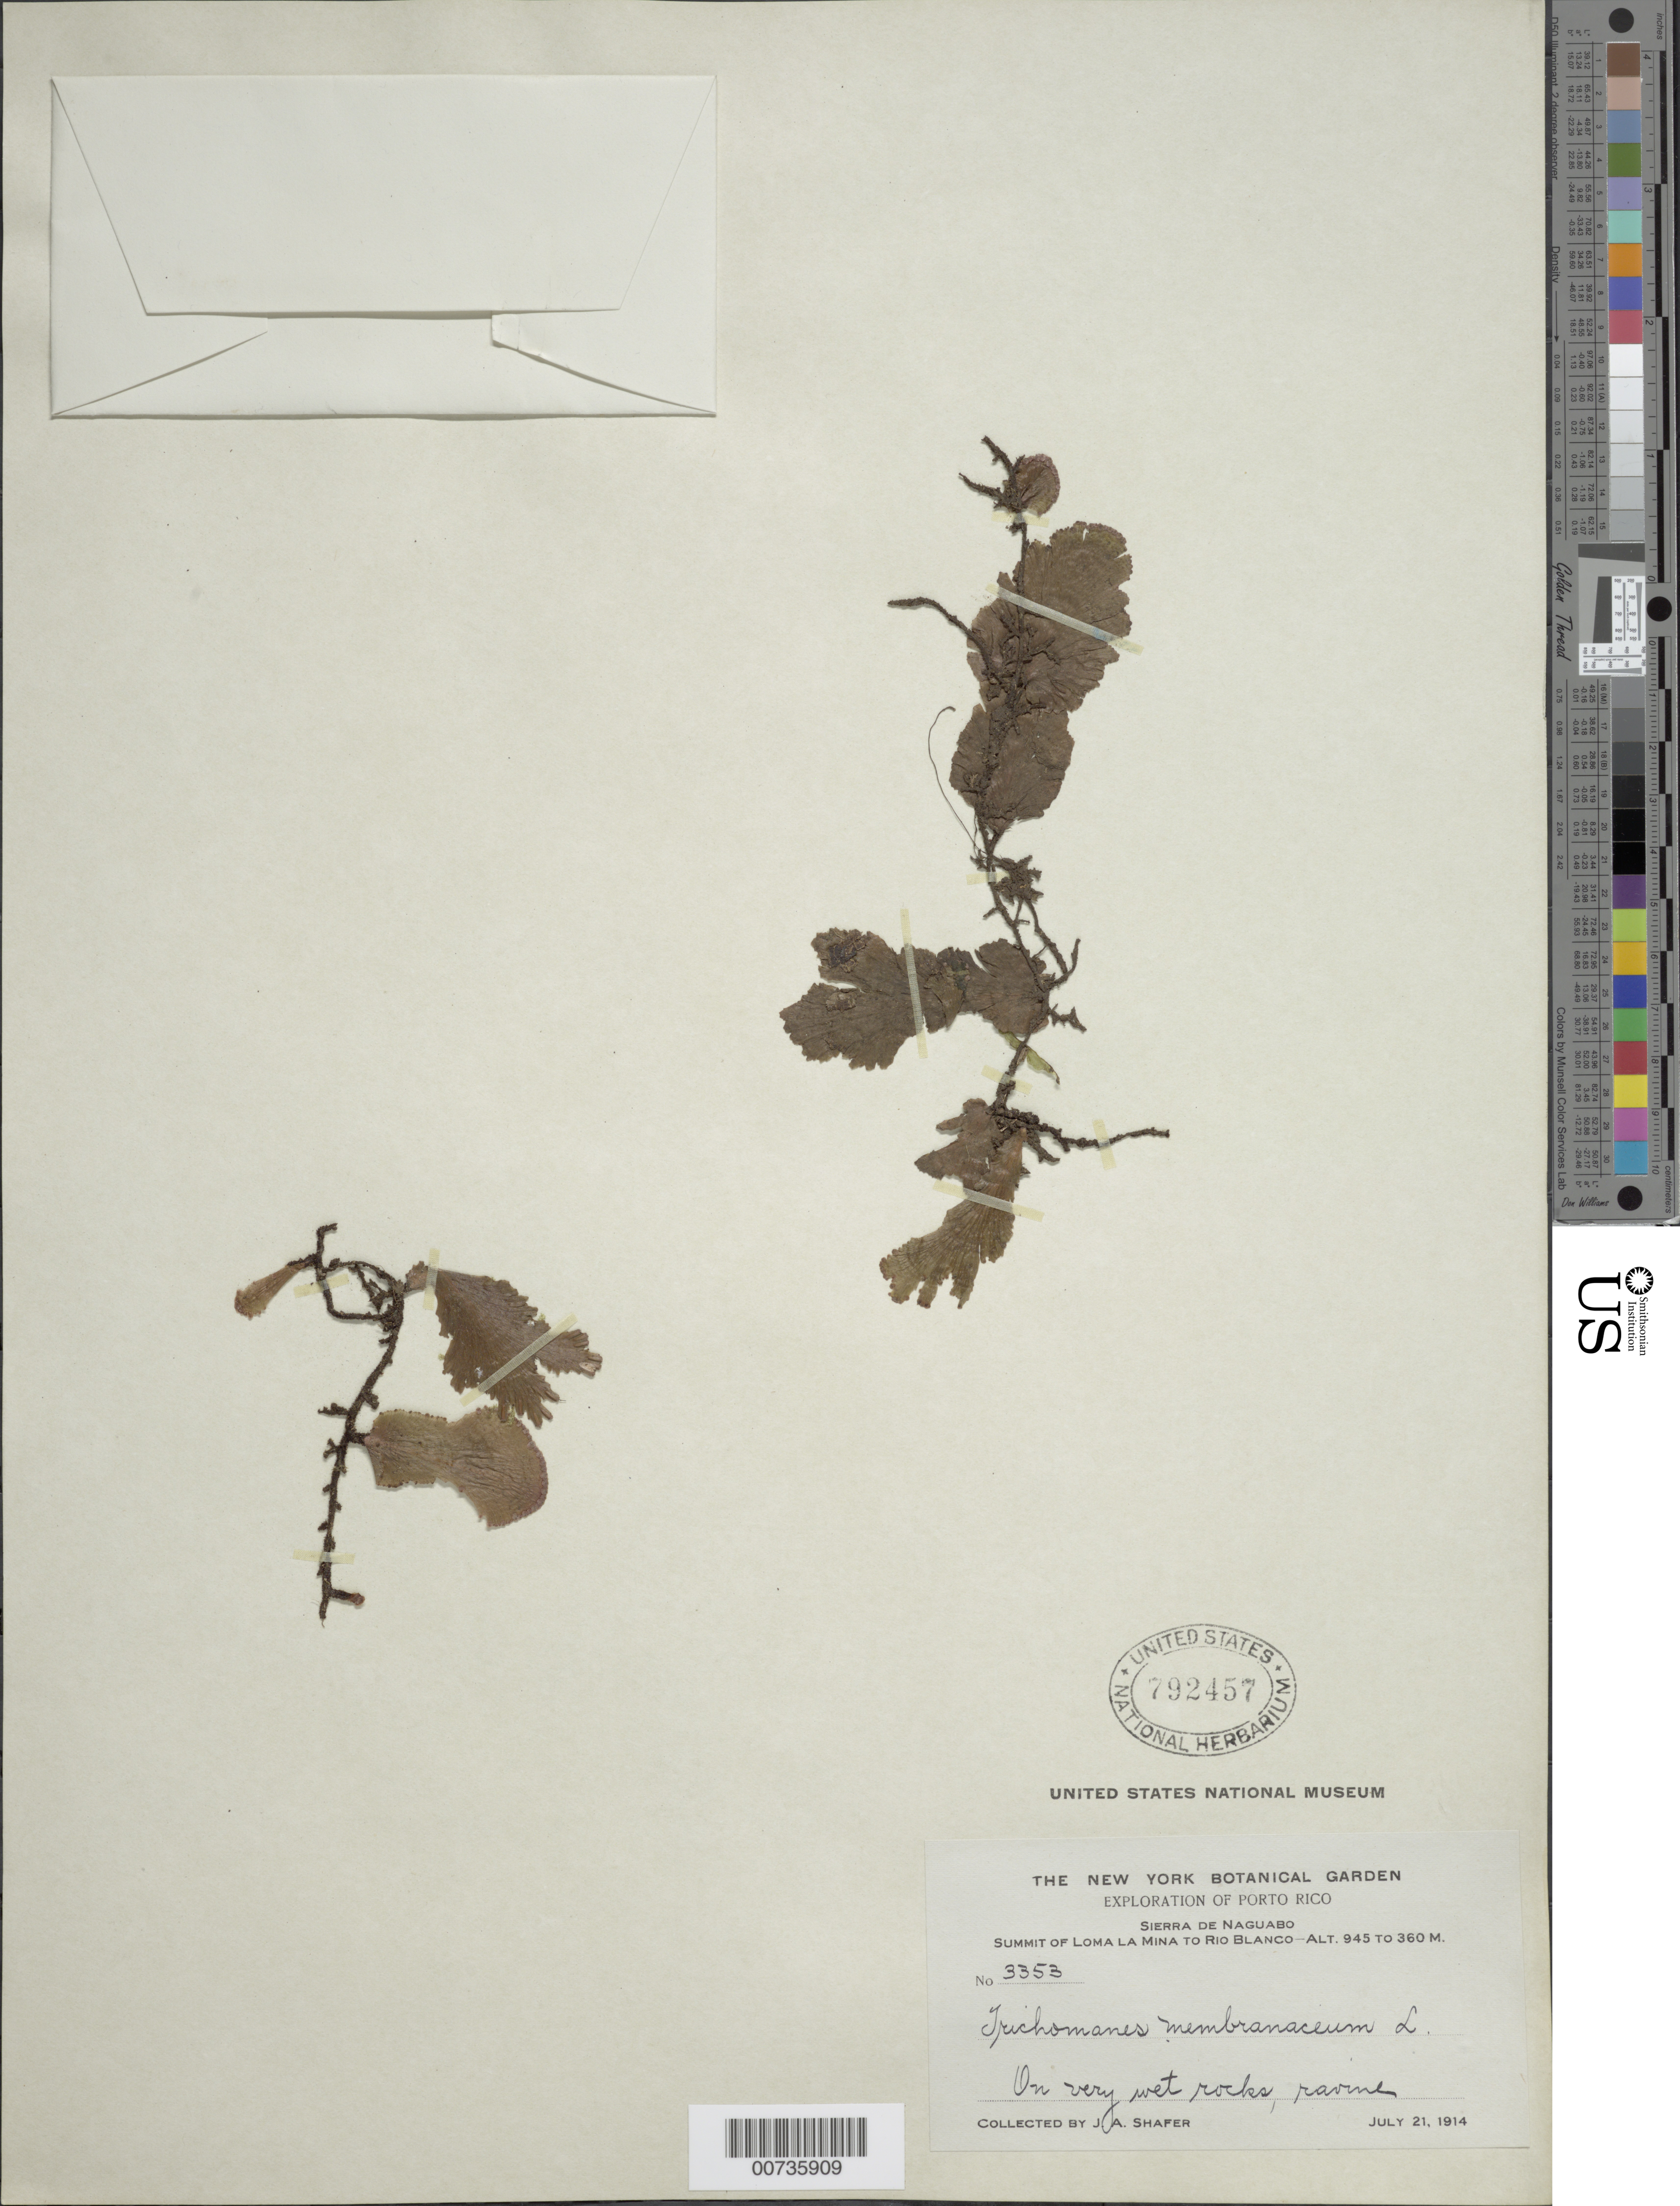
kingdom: Plantae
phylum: Tracheophyta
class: Polypodiopsida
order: Hymenophyllales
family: Hymenophyllaceae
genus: Didymoglossum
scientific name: Didymoglossum membranaceum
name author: (L.) Vareschi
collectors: J. A. Shafer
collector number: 3353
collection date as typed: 21 Jul 1914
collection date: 1914-07-21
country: Puerto Rico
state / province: Naguabo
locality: Sierra de Naguabo, summit of Loma la Mina to Rio Blanco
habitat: On very wet rocks, ravine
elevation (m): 945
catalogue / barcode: US 792457